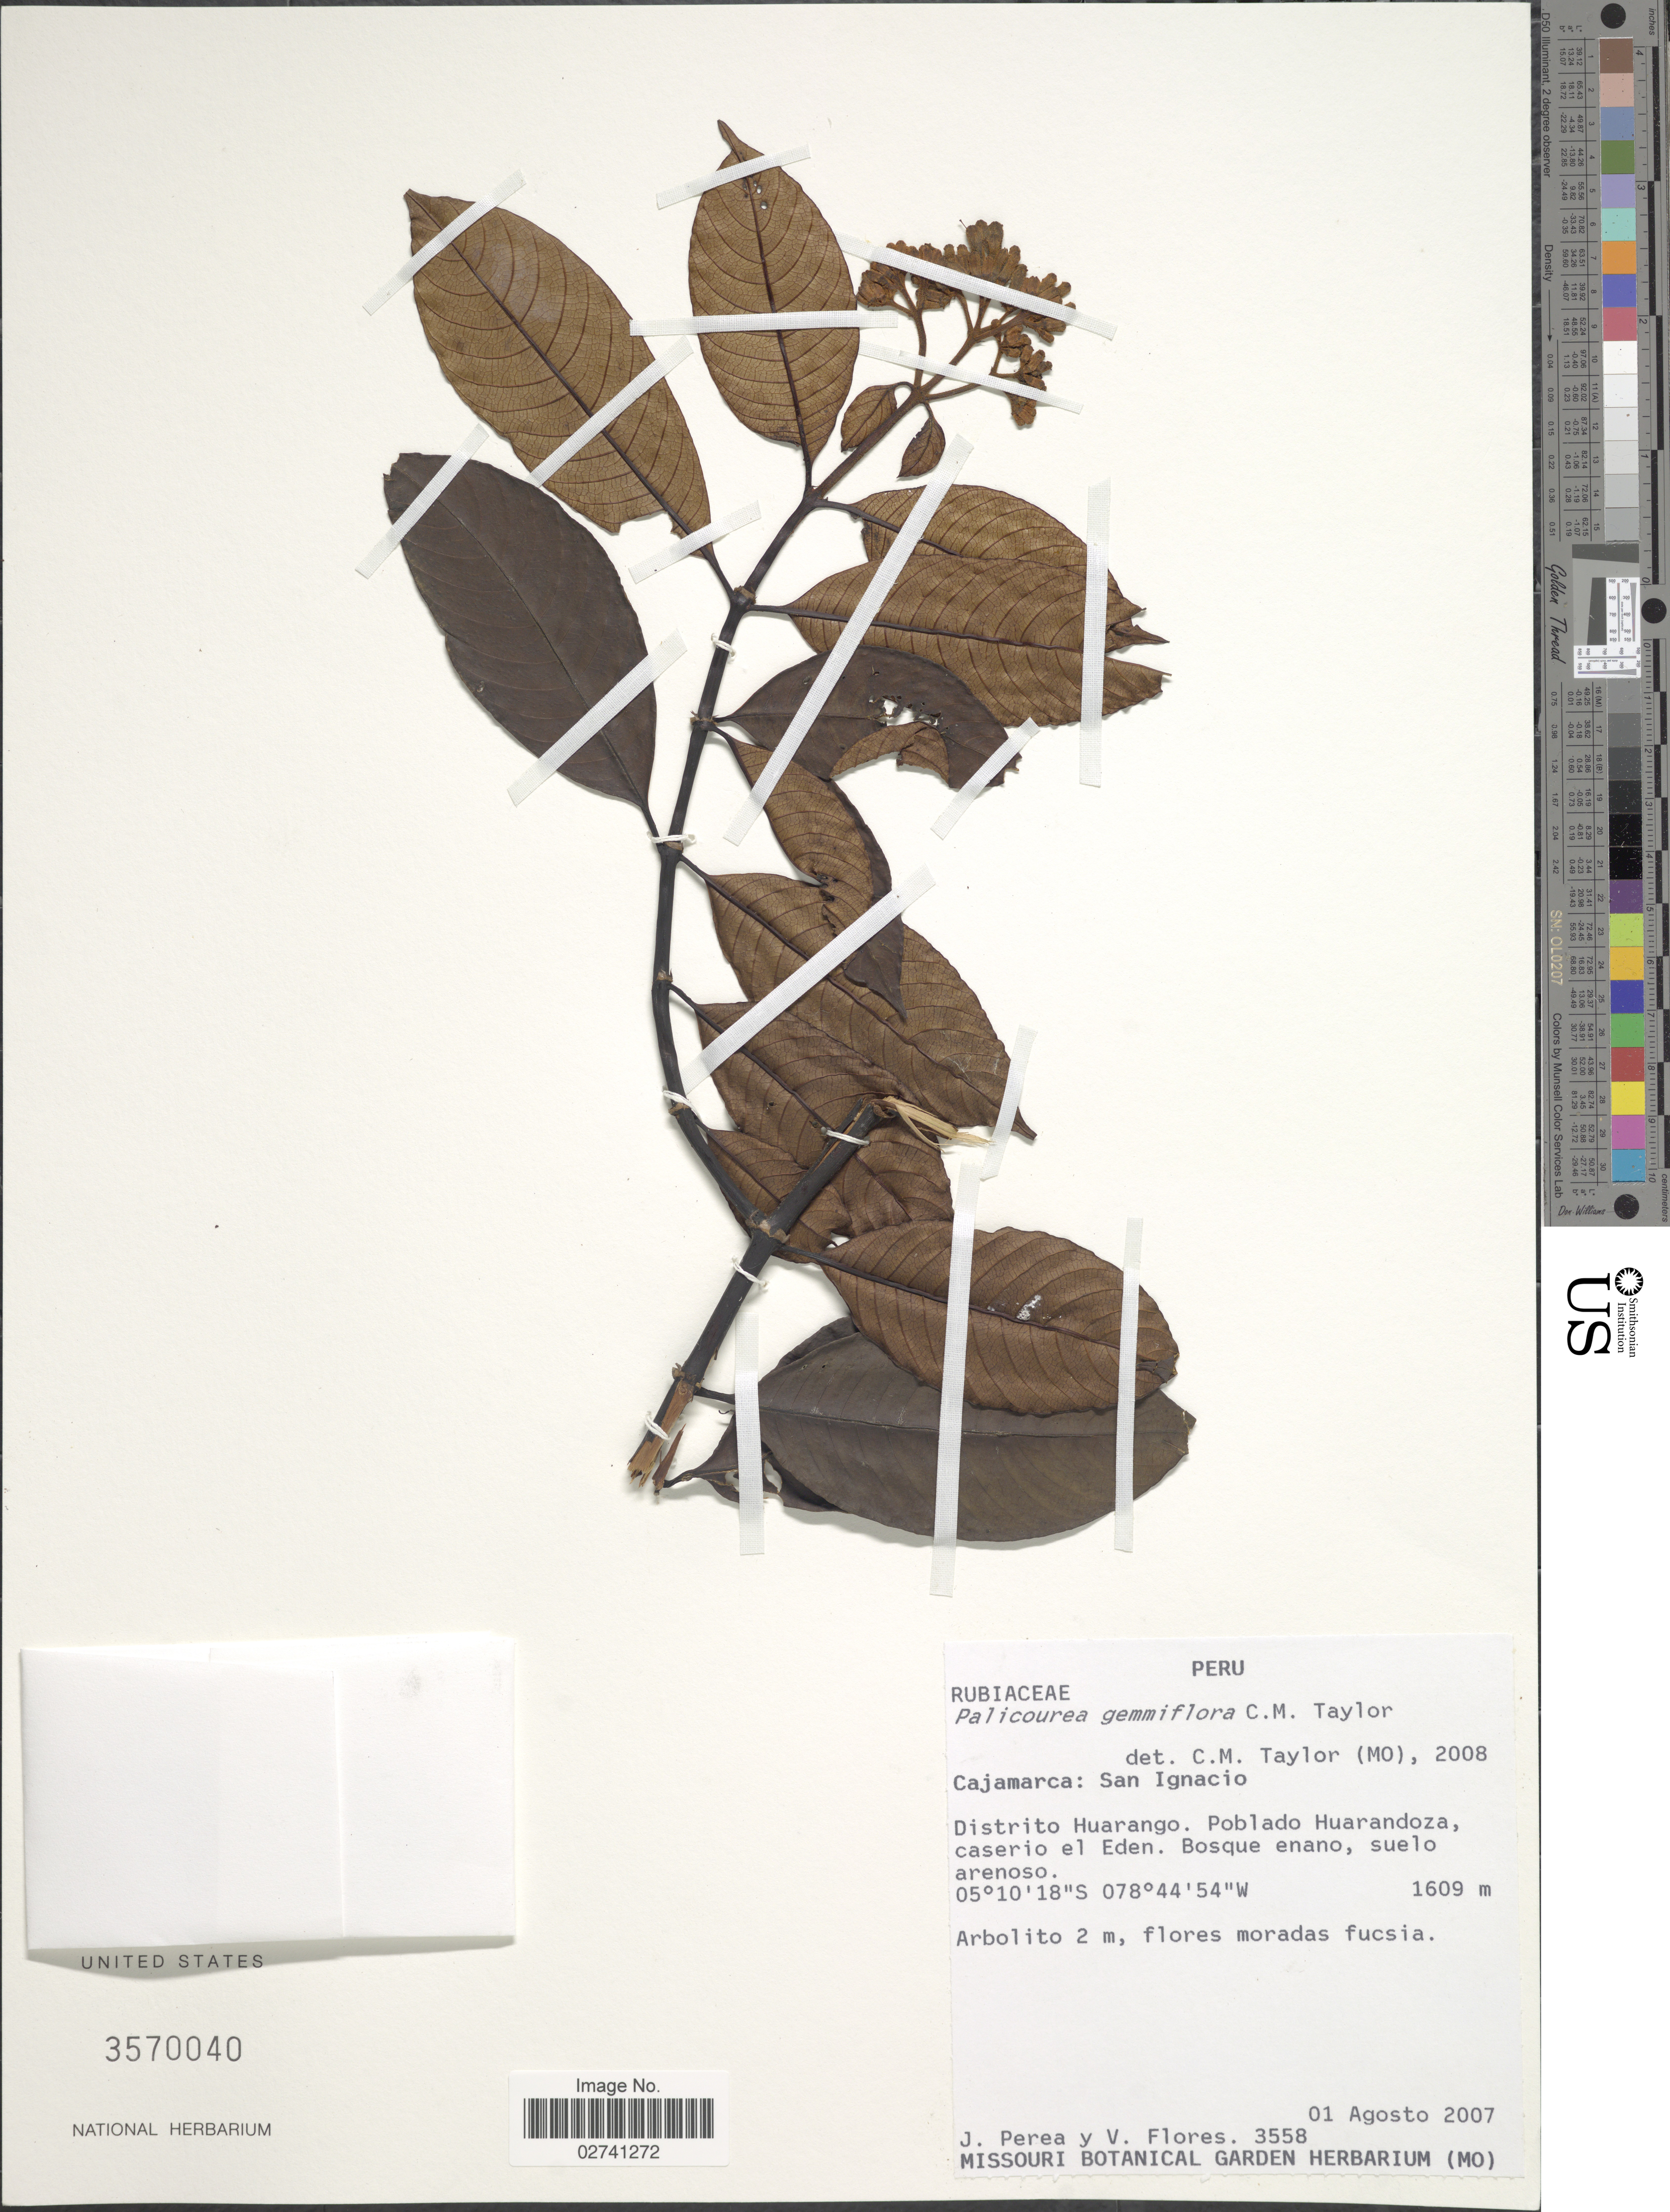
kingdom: Plantae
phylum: Tracheophyta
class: Magnoliopsida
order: Gentianales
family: Rubiaceae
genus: Palicourea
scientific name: Palicourea gemmiflora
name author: C.M. Taylor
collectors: J. Perea & V. Flores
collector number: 3558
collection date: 2007-08-01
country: Peru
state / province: Cajamarca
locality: San Ignacio. Distrito Huarango. Poblando Huarandoza, caserio el Eden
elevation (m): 1609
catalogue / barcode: US 3570040